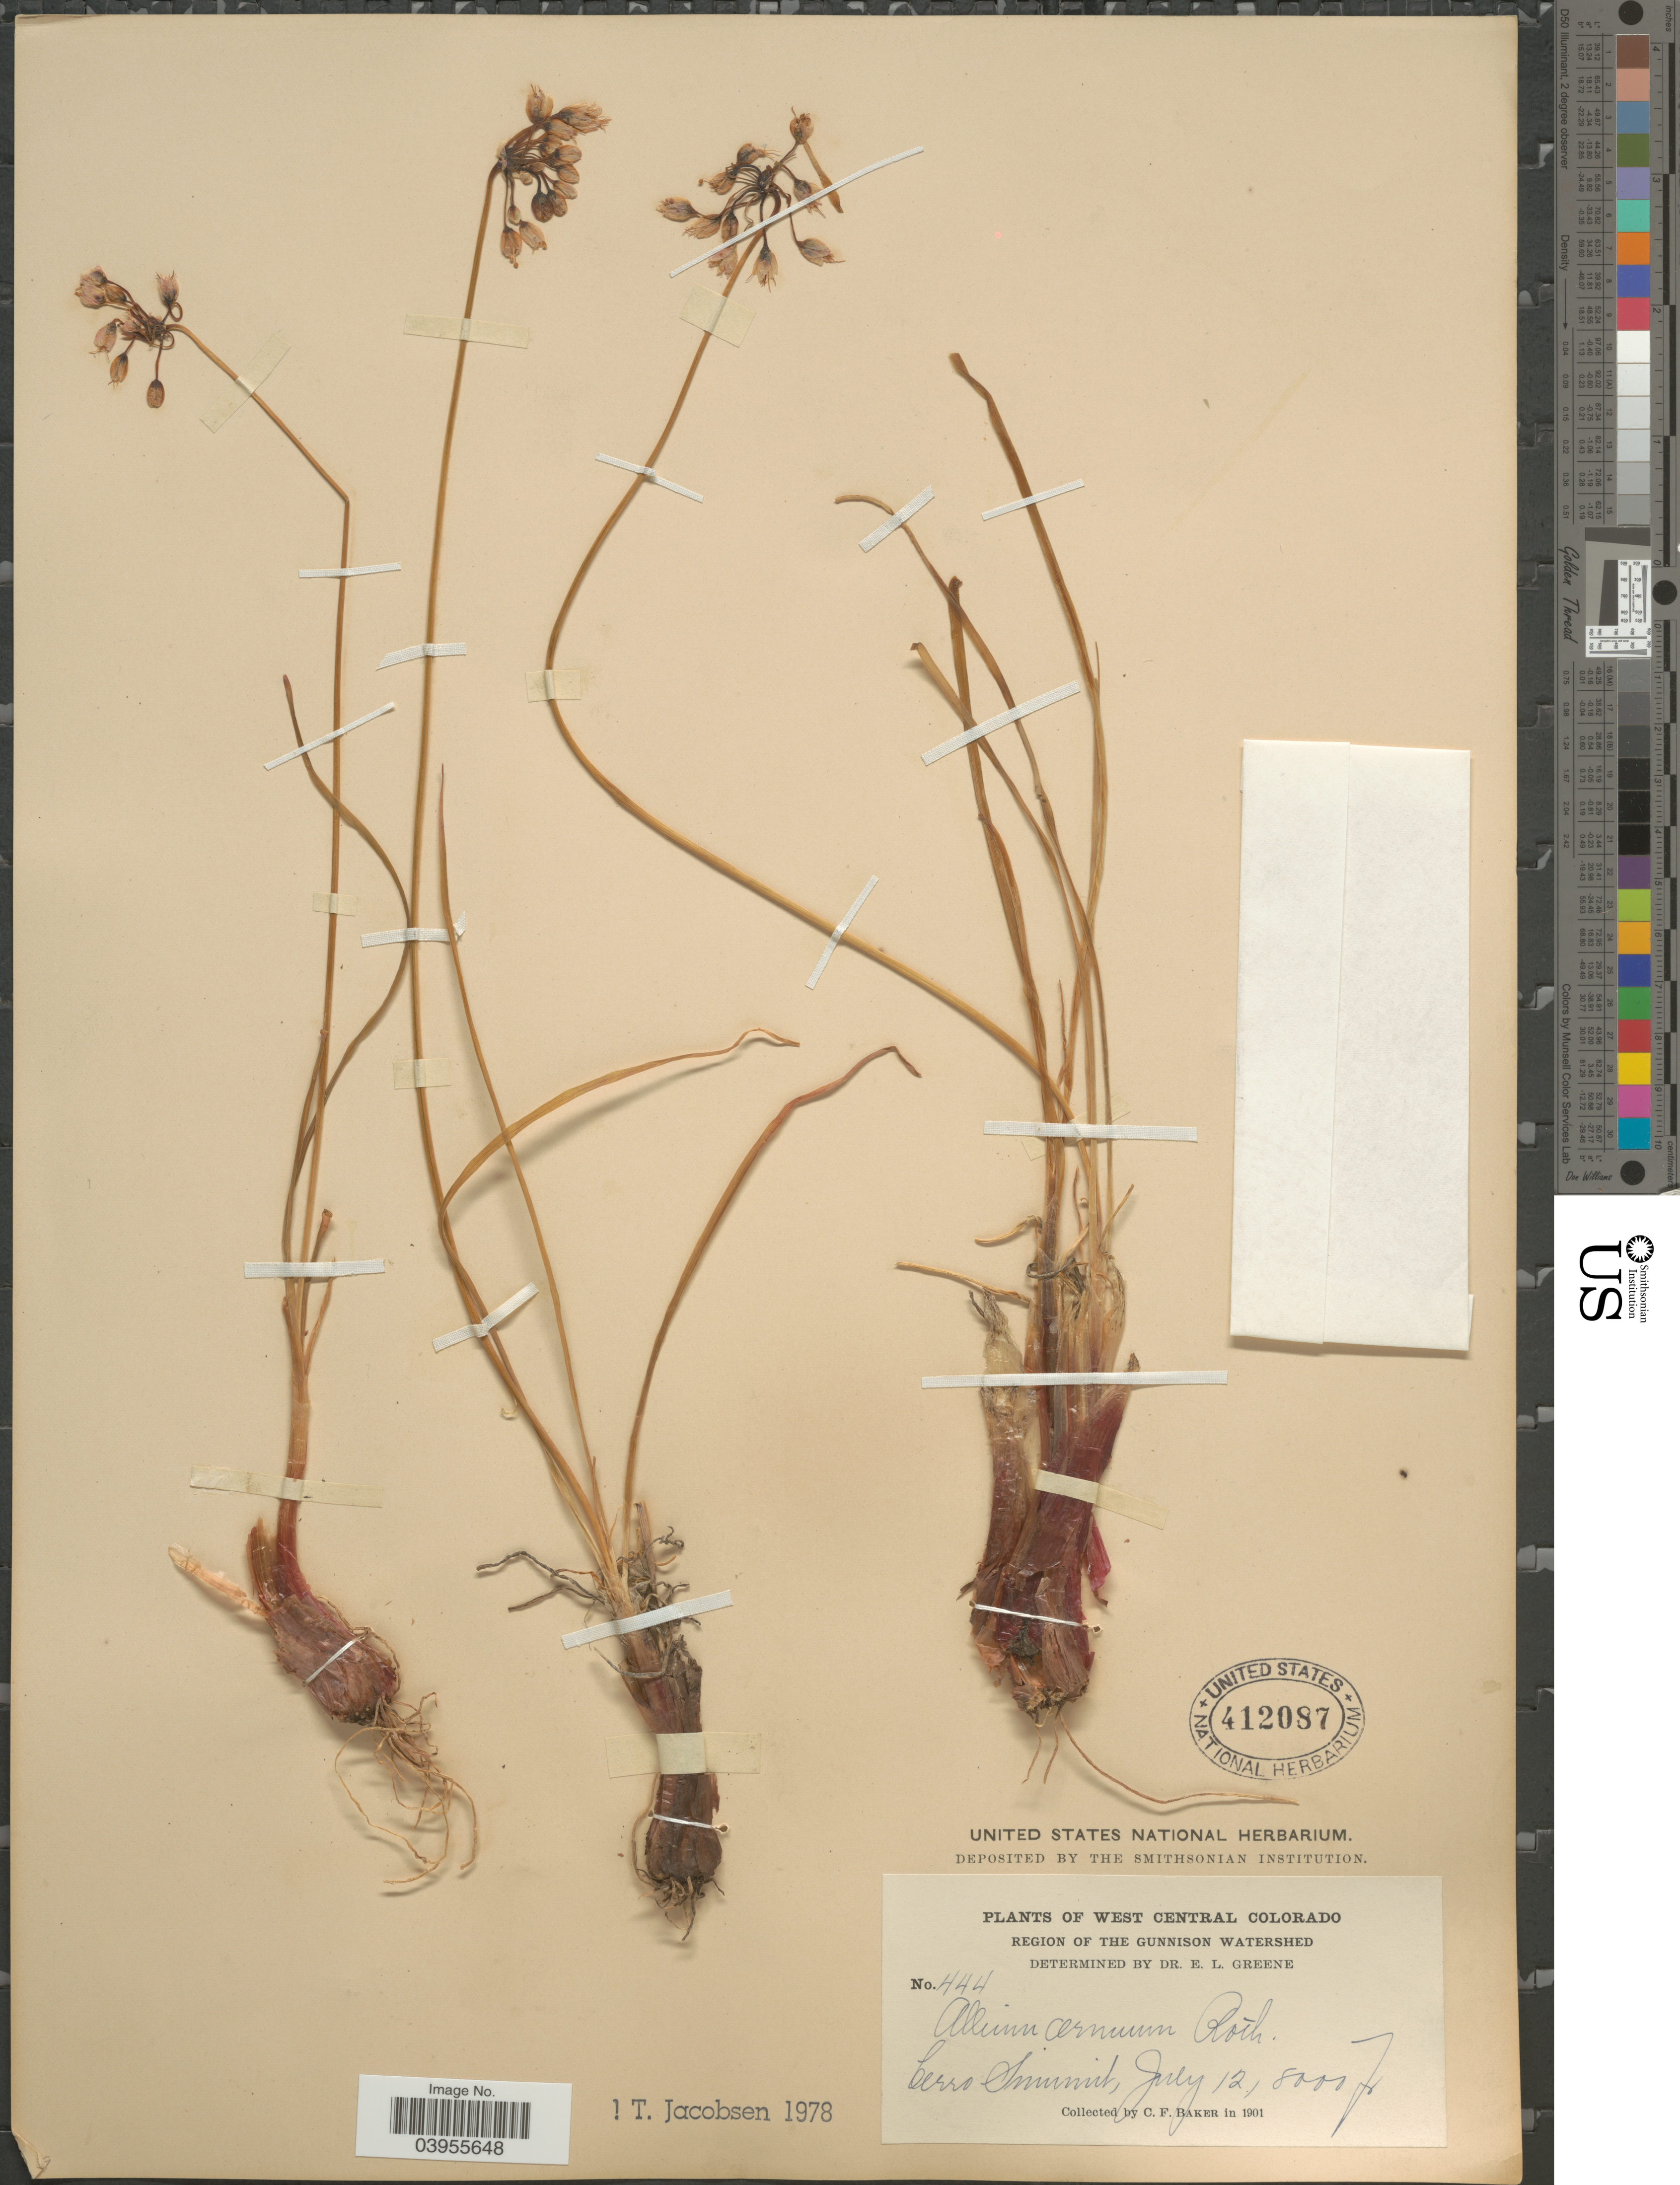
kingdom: Plantae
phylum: Tracheophyta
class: Liliopsida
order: Asparagales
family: Amaryllidaceae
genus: Allium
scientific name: Allium cernuum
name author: Roth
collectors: C. F. Baker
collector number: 444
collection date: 1901-07-12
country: United States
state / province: Colorado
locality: West Central Colorado. Region of the Gunnison Watershed. Cerro Summit.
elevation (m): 2438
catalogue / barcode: US 412087